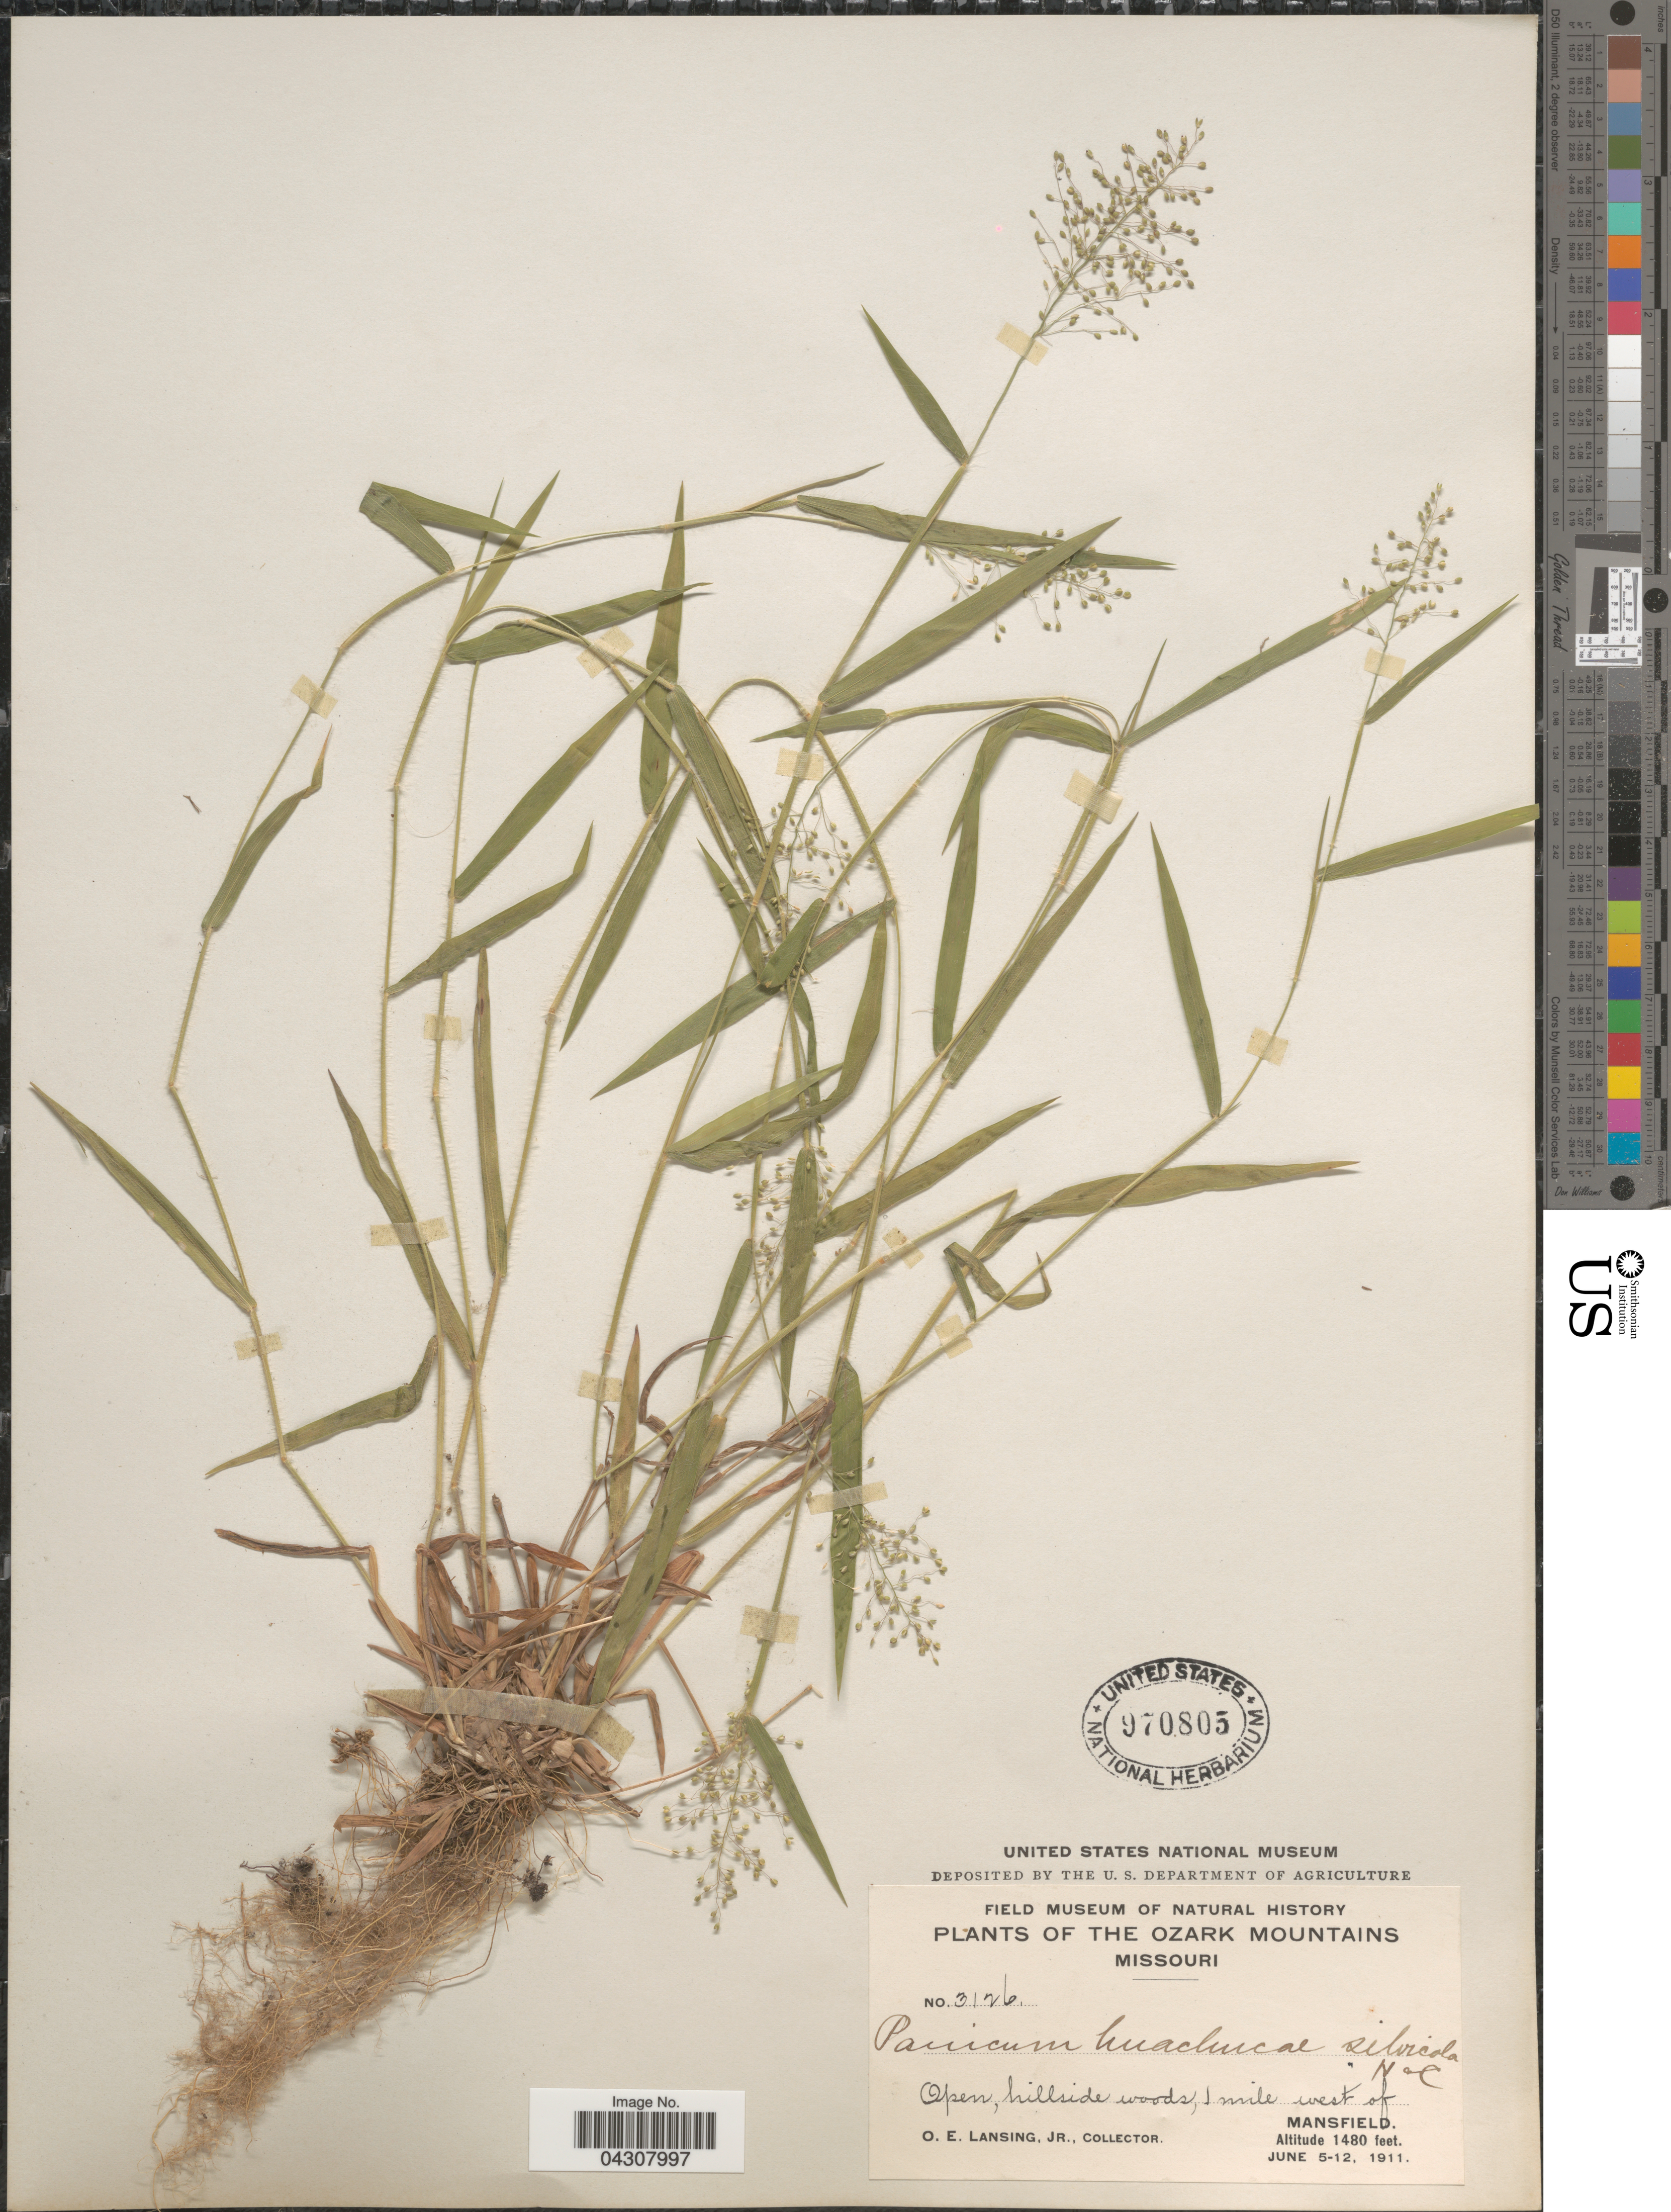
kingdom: Plantae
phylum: Tracheophyta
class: Liliopsida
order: Poales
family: Poaceae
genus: Dichanthelium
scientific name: Dichanthelium acuminatum var. acuminatum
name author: (Sw.) Gould & C.A. Clark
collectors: O. Lansing Jr.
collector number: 3126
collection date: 1911-06-05/1911-06-12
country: United States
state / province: Missouri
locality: The Ozark Mountains. Open, hillside woods, 1 mile west of Mansfield.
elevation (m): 451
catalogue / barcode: US 970805